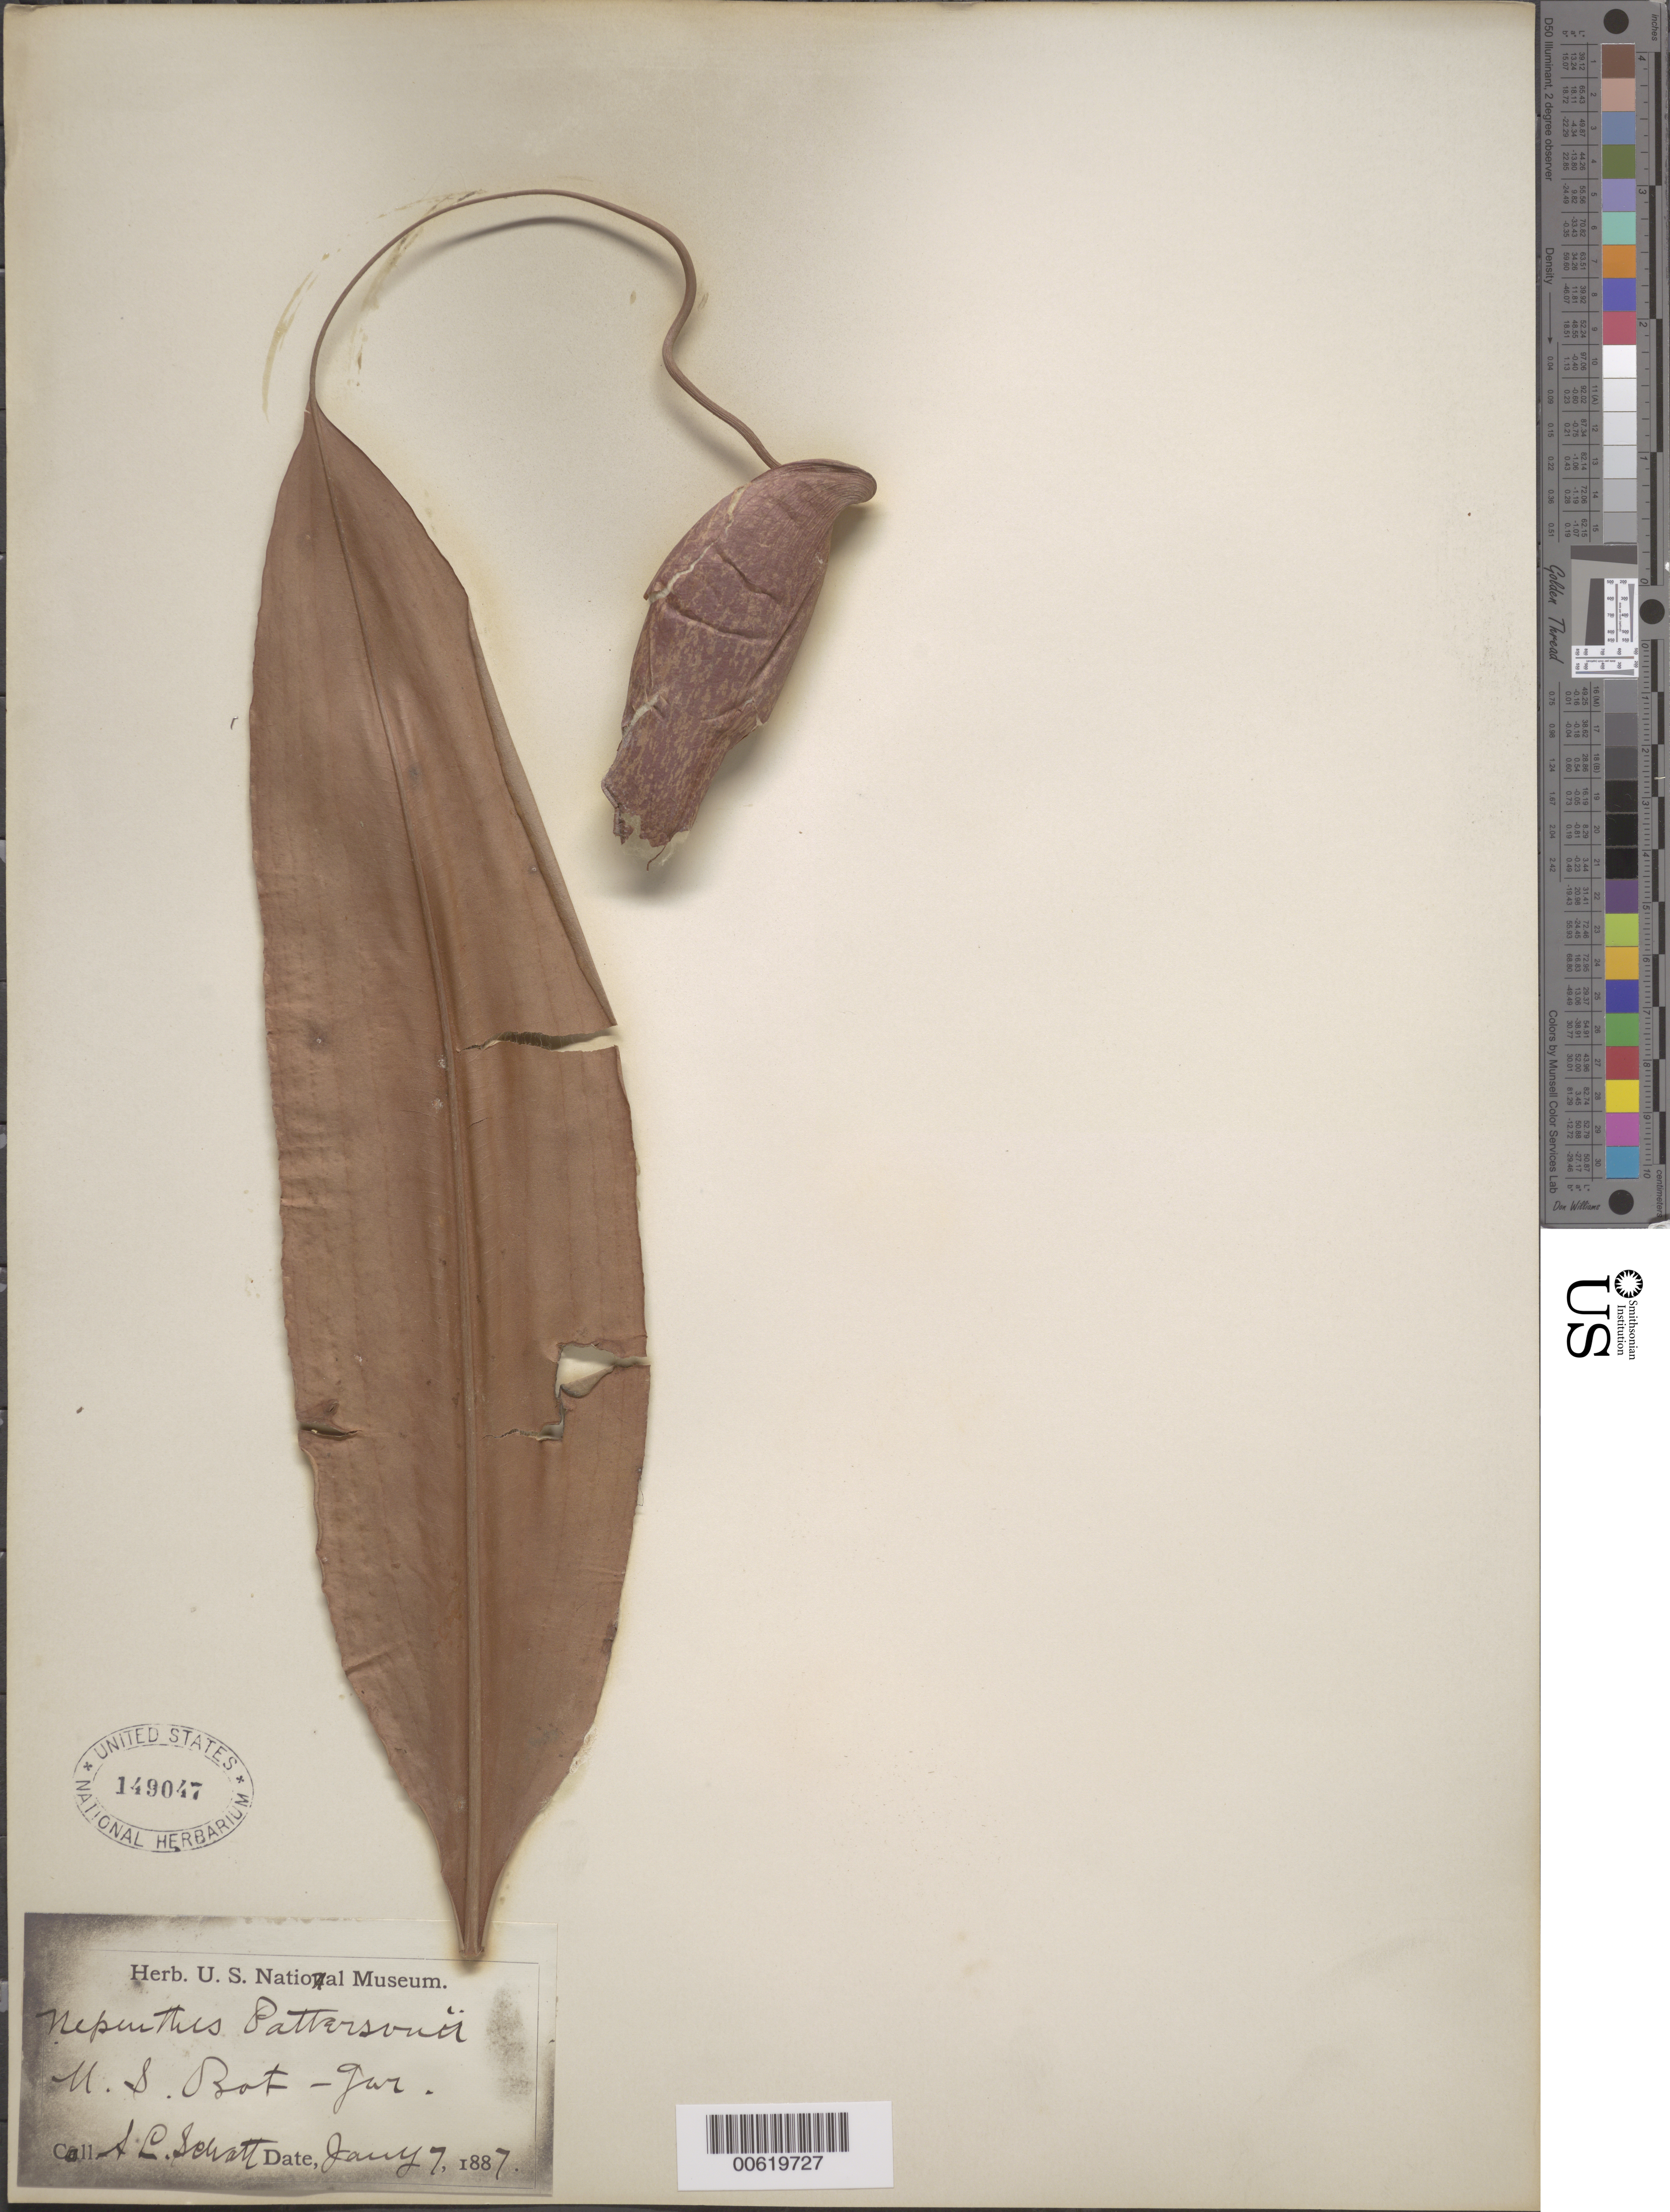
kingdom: Plantae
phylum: Tracheophyta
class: Magnoliopsida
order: Caryophyllales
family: Nepenthaceae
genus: Nepenthes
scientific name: Nepenthes pattersonii, nom. nud.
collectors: S. Schott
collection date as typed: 07 Jan 1887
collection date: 1887-01-07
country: United States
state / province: District of Columbia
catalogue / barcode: US 149047